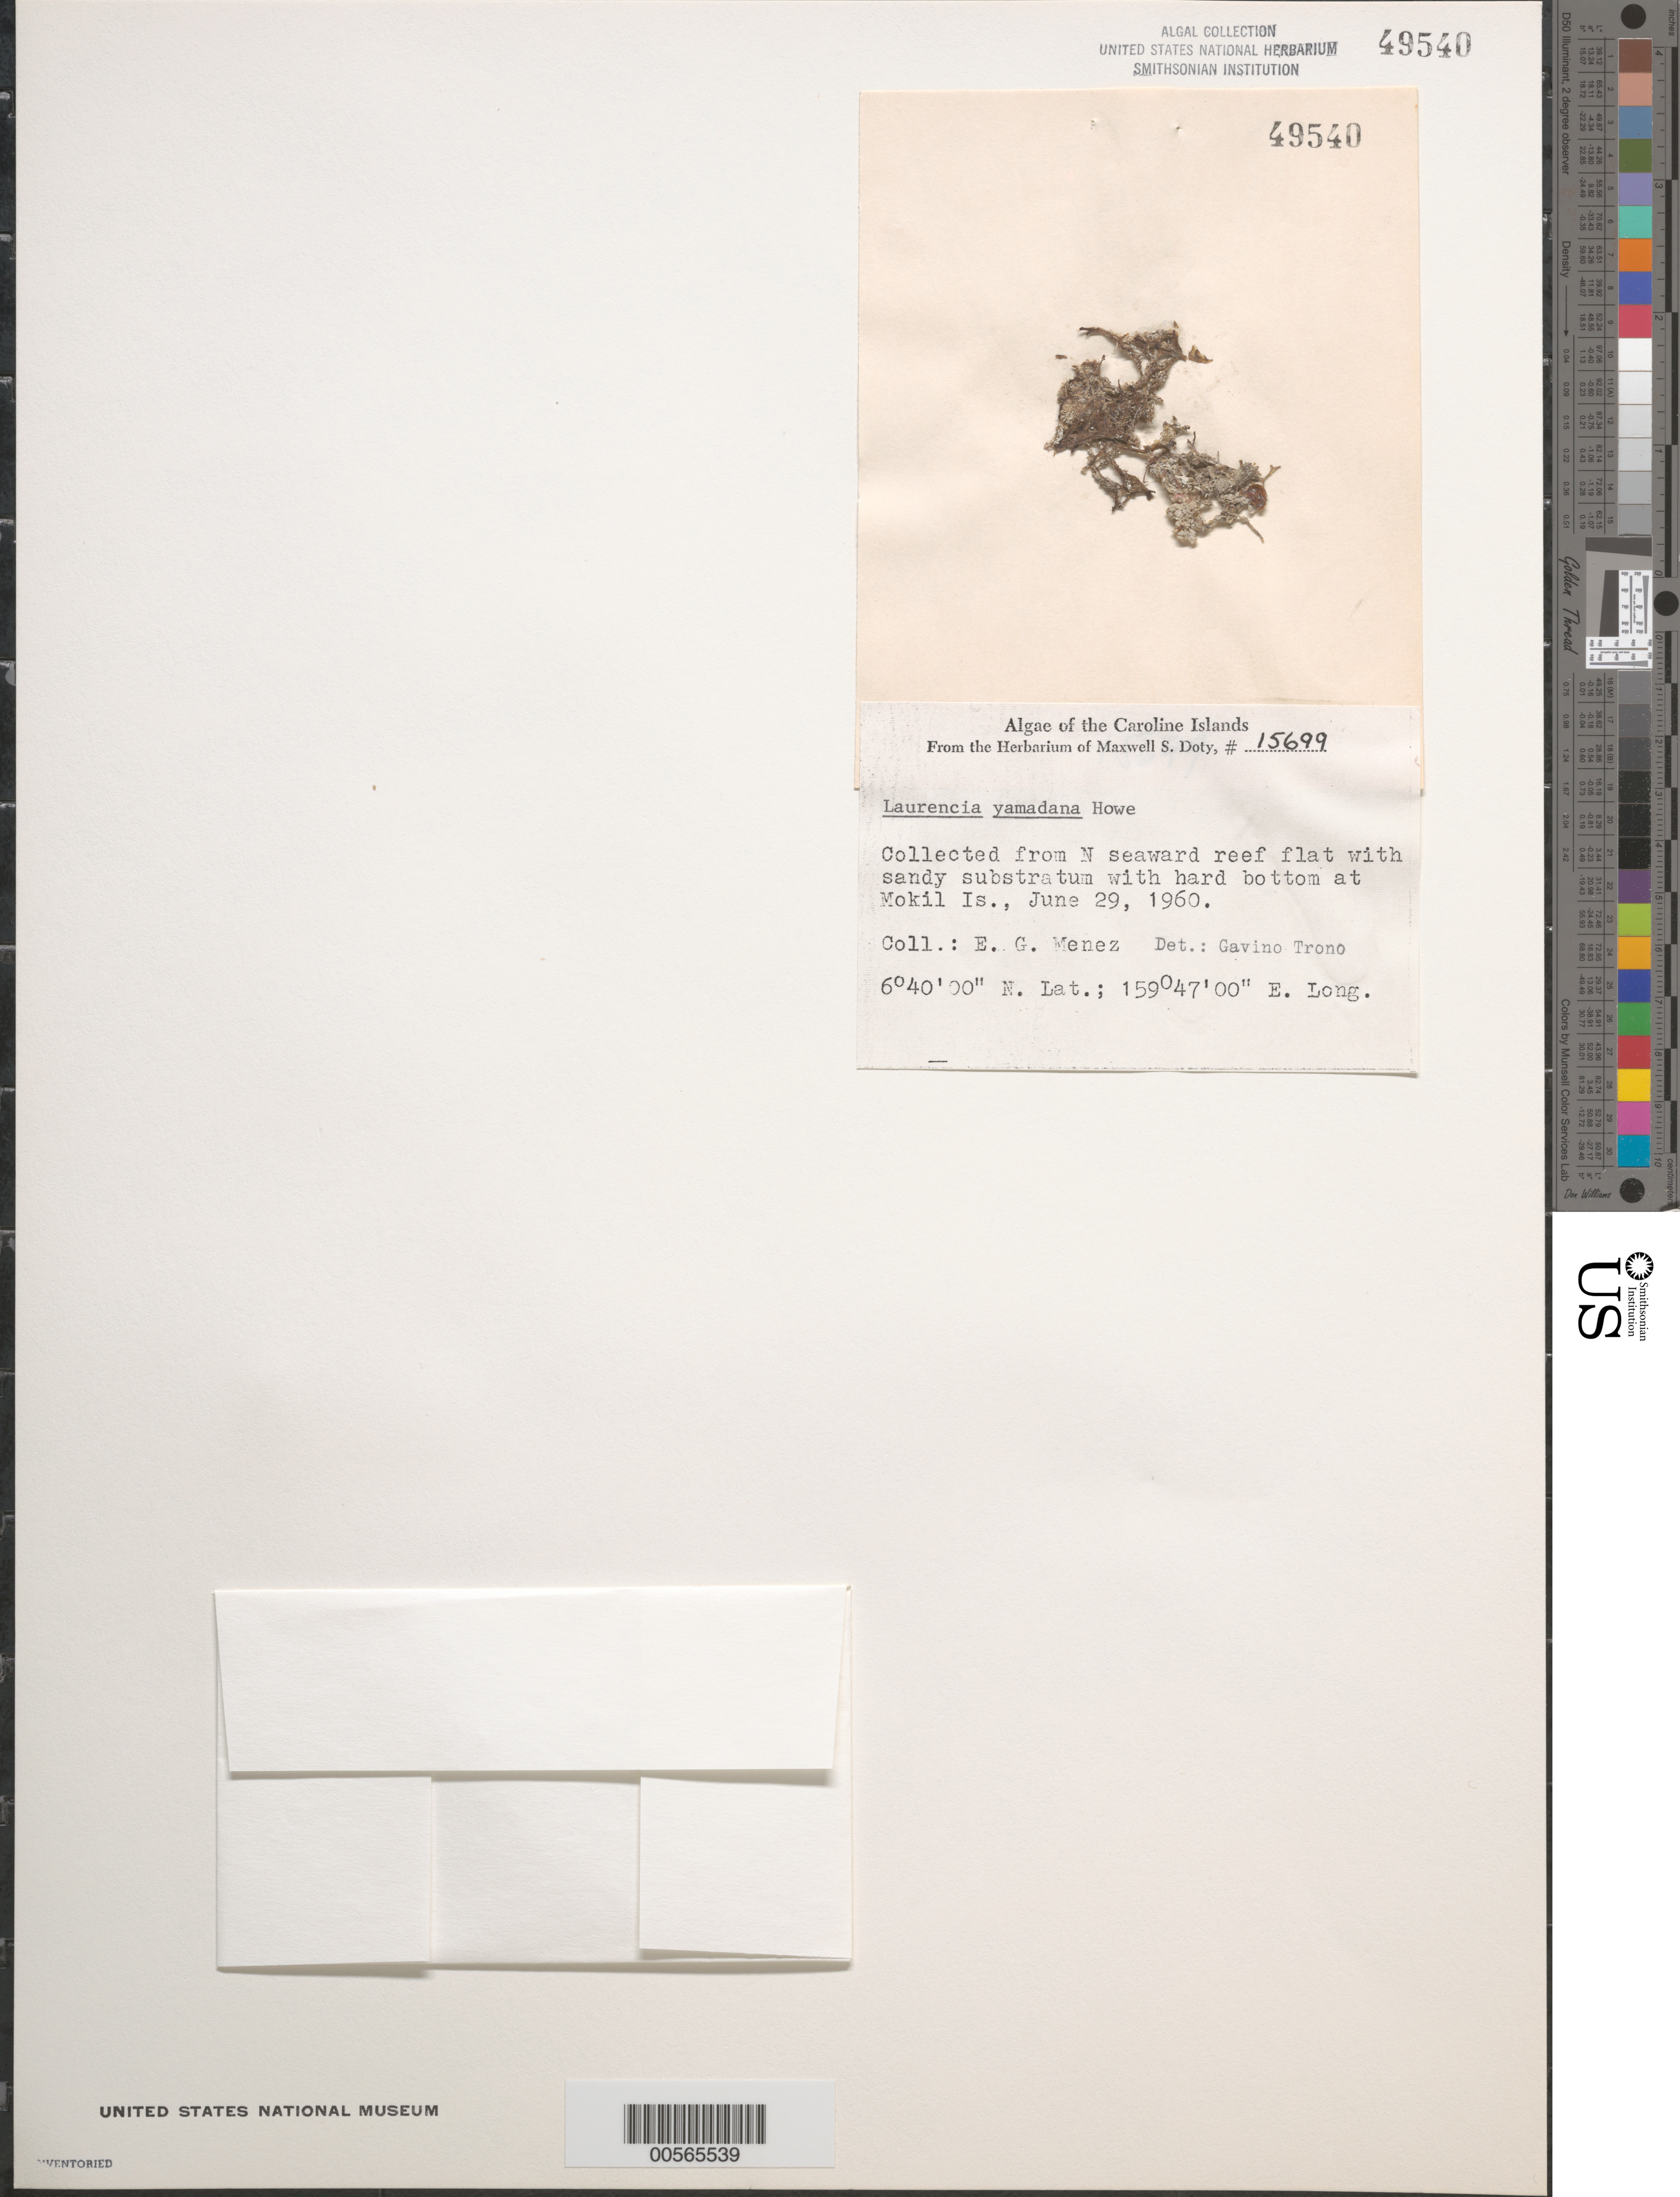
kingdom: Plantae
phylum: Rhodophyta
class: Florideophyceae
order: Ceramiales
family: Rhodomelaceae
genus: Palisada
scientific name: Palisada yamadana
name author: (M. Howe) K.W. Nam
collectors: Meñez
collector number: MSD 15699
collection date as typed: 29 Jun 1960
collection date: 1960-06-29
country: Micronesia, Federated States of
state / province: Pohnpei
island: Mwokil (Mokil) Atoll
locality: North seaward reef, Mokil Islet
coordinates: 6 40' 00" N, 159 47' 00" E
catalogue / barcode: US 49540